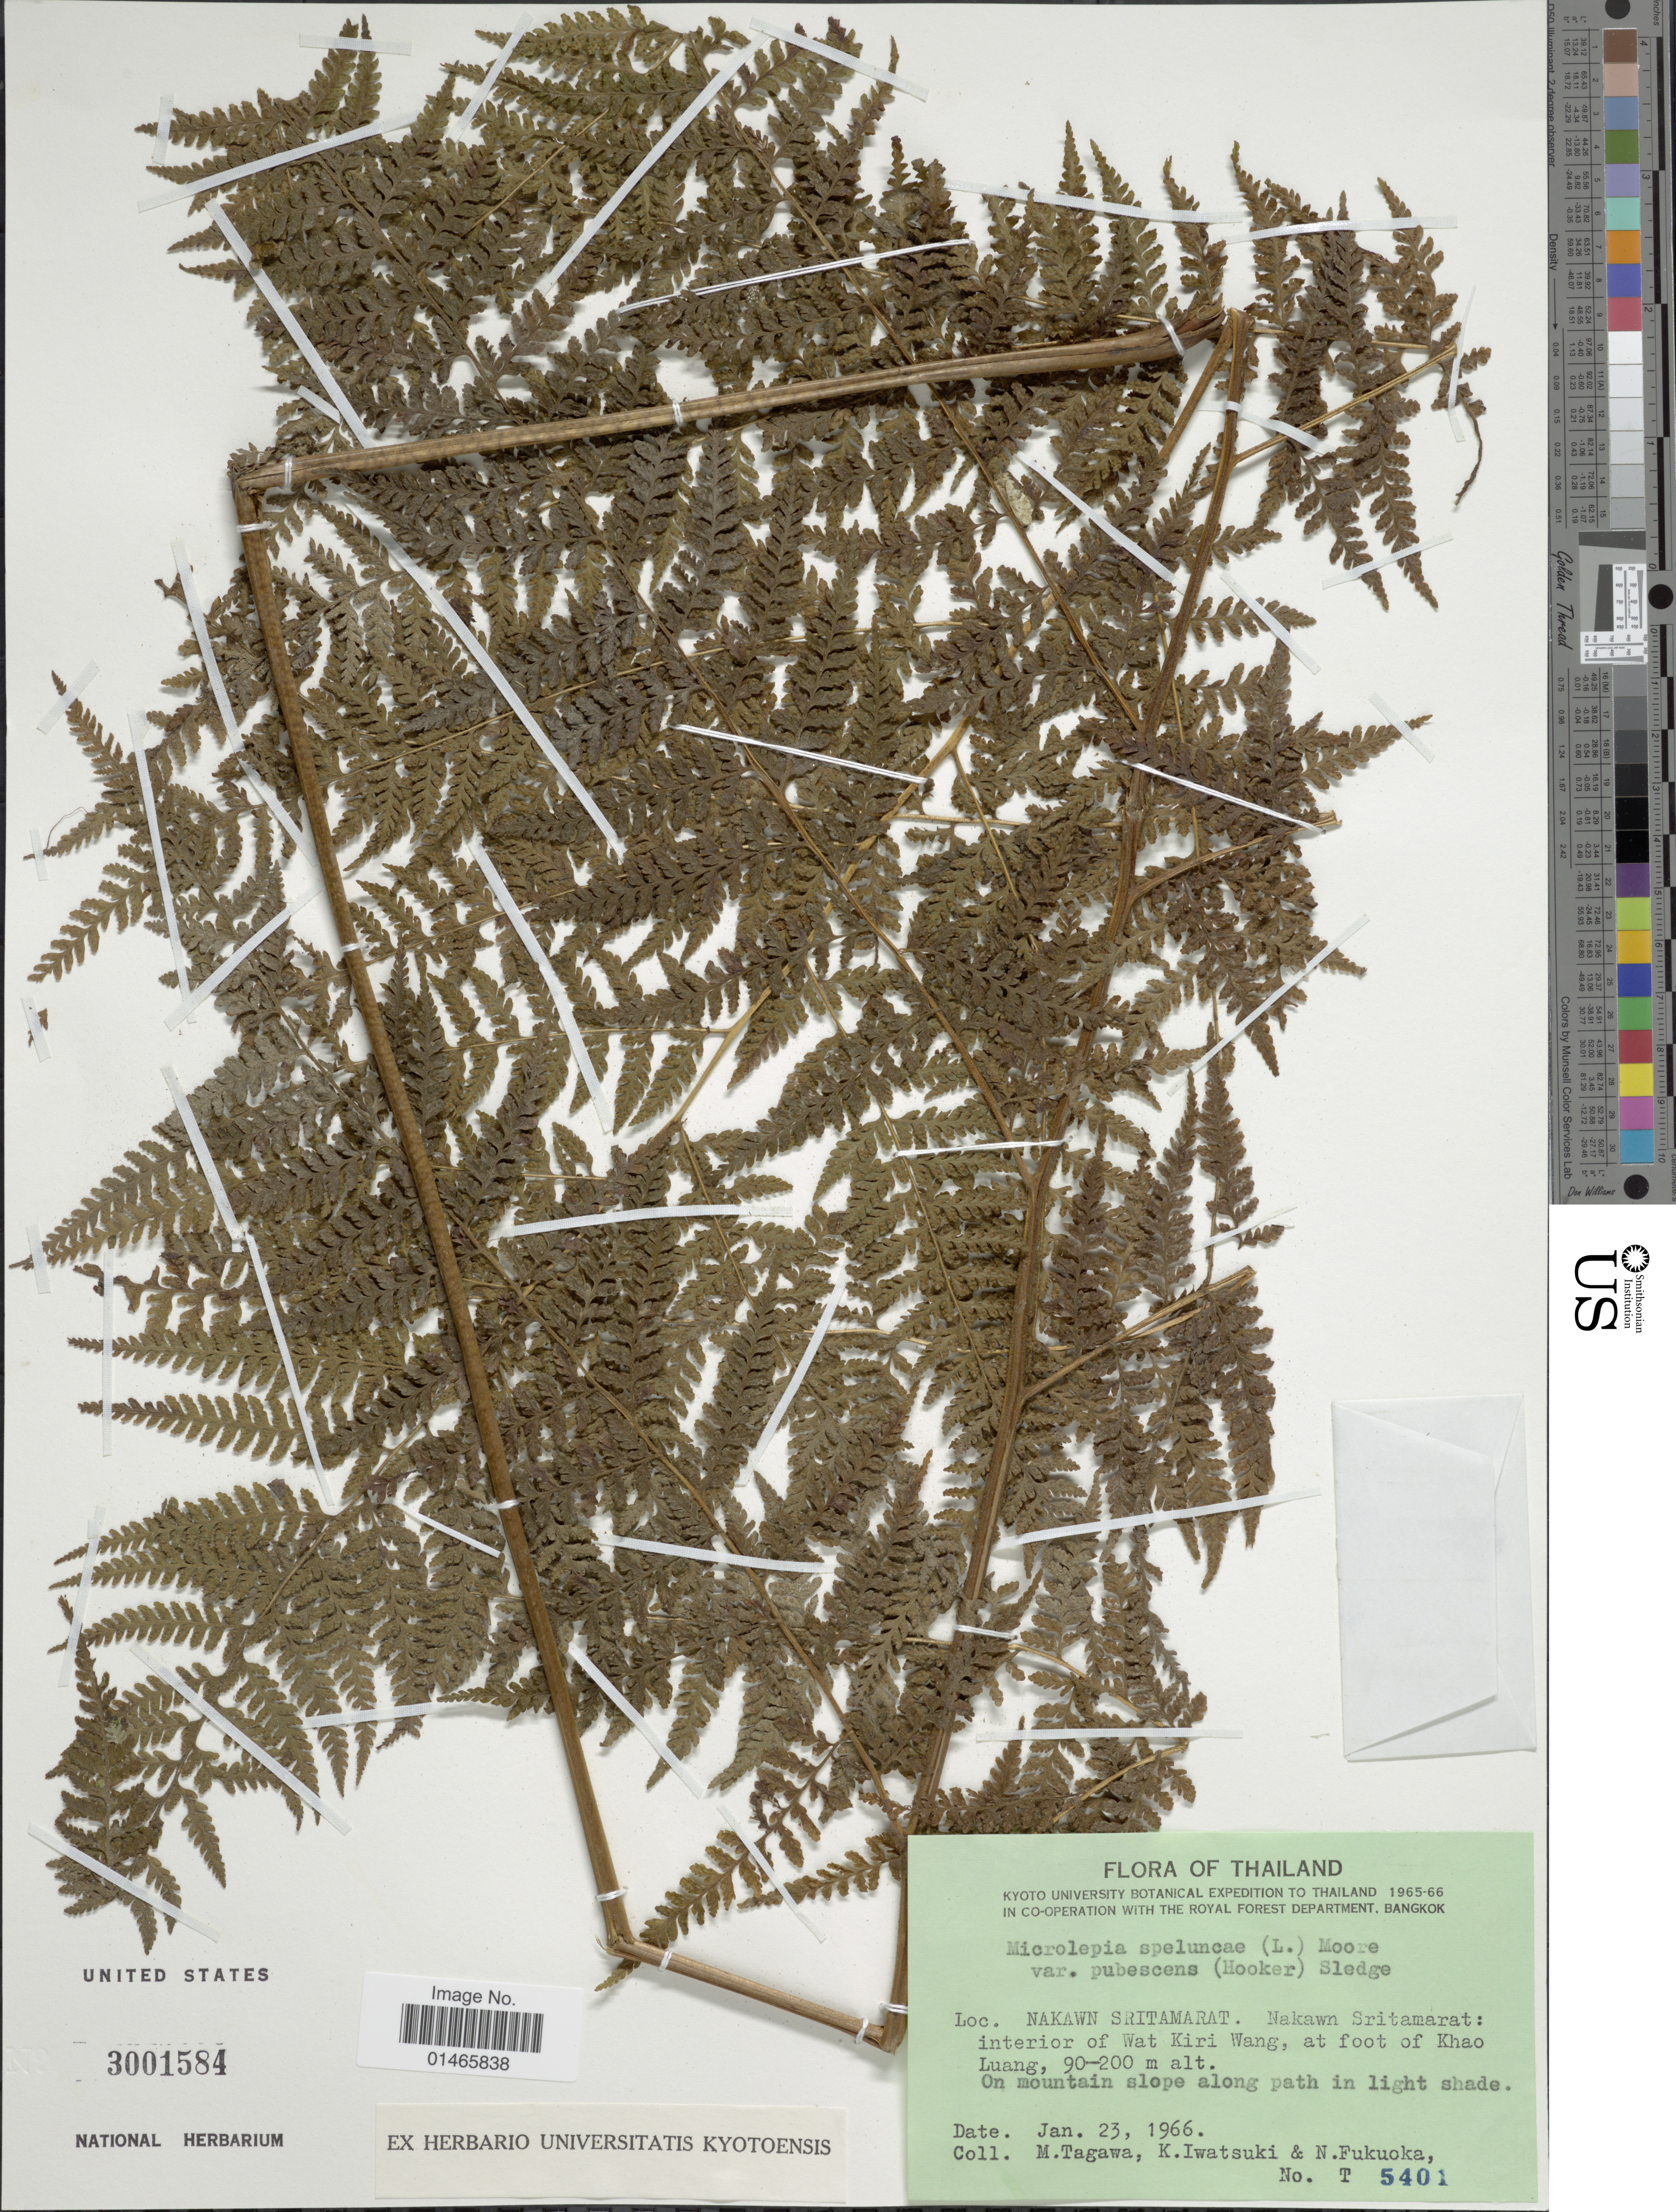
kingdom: Plantae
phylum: Tracheophyta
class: Polypodiopsida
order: Polypodiales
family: Dennstaedtiaceae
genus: Microlepia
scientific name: Microlepia speluncae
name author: (L.) T. Moore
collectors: M. Tagawa, K. Iwatsuki & N. Fukuoka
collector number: T5401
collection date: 1966-01-23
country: Thailand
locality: Nakawn Sritamarat: interior of Wat Kiri Wang, at foot of Khao Luang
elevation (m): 90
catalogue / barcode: US 3001584